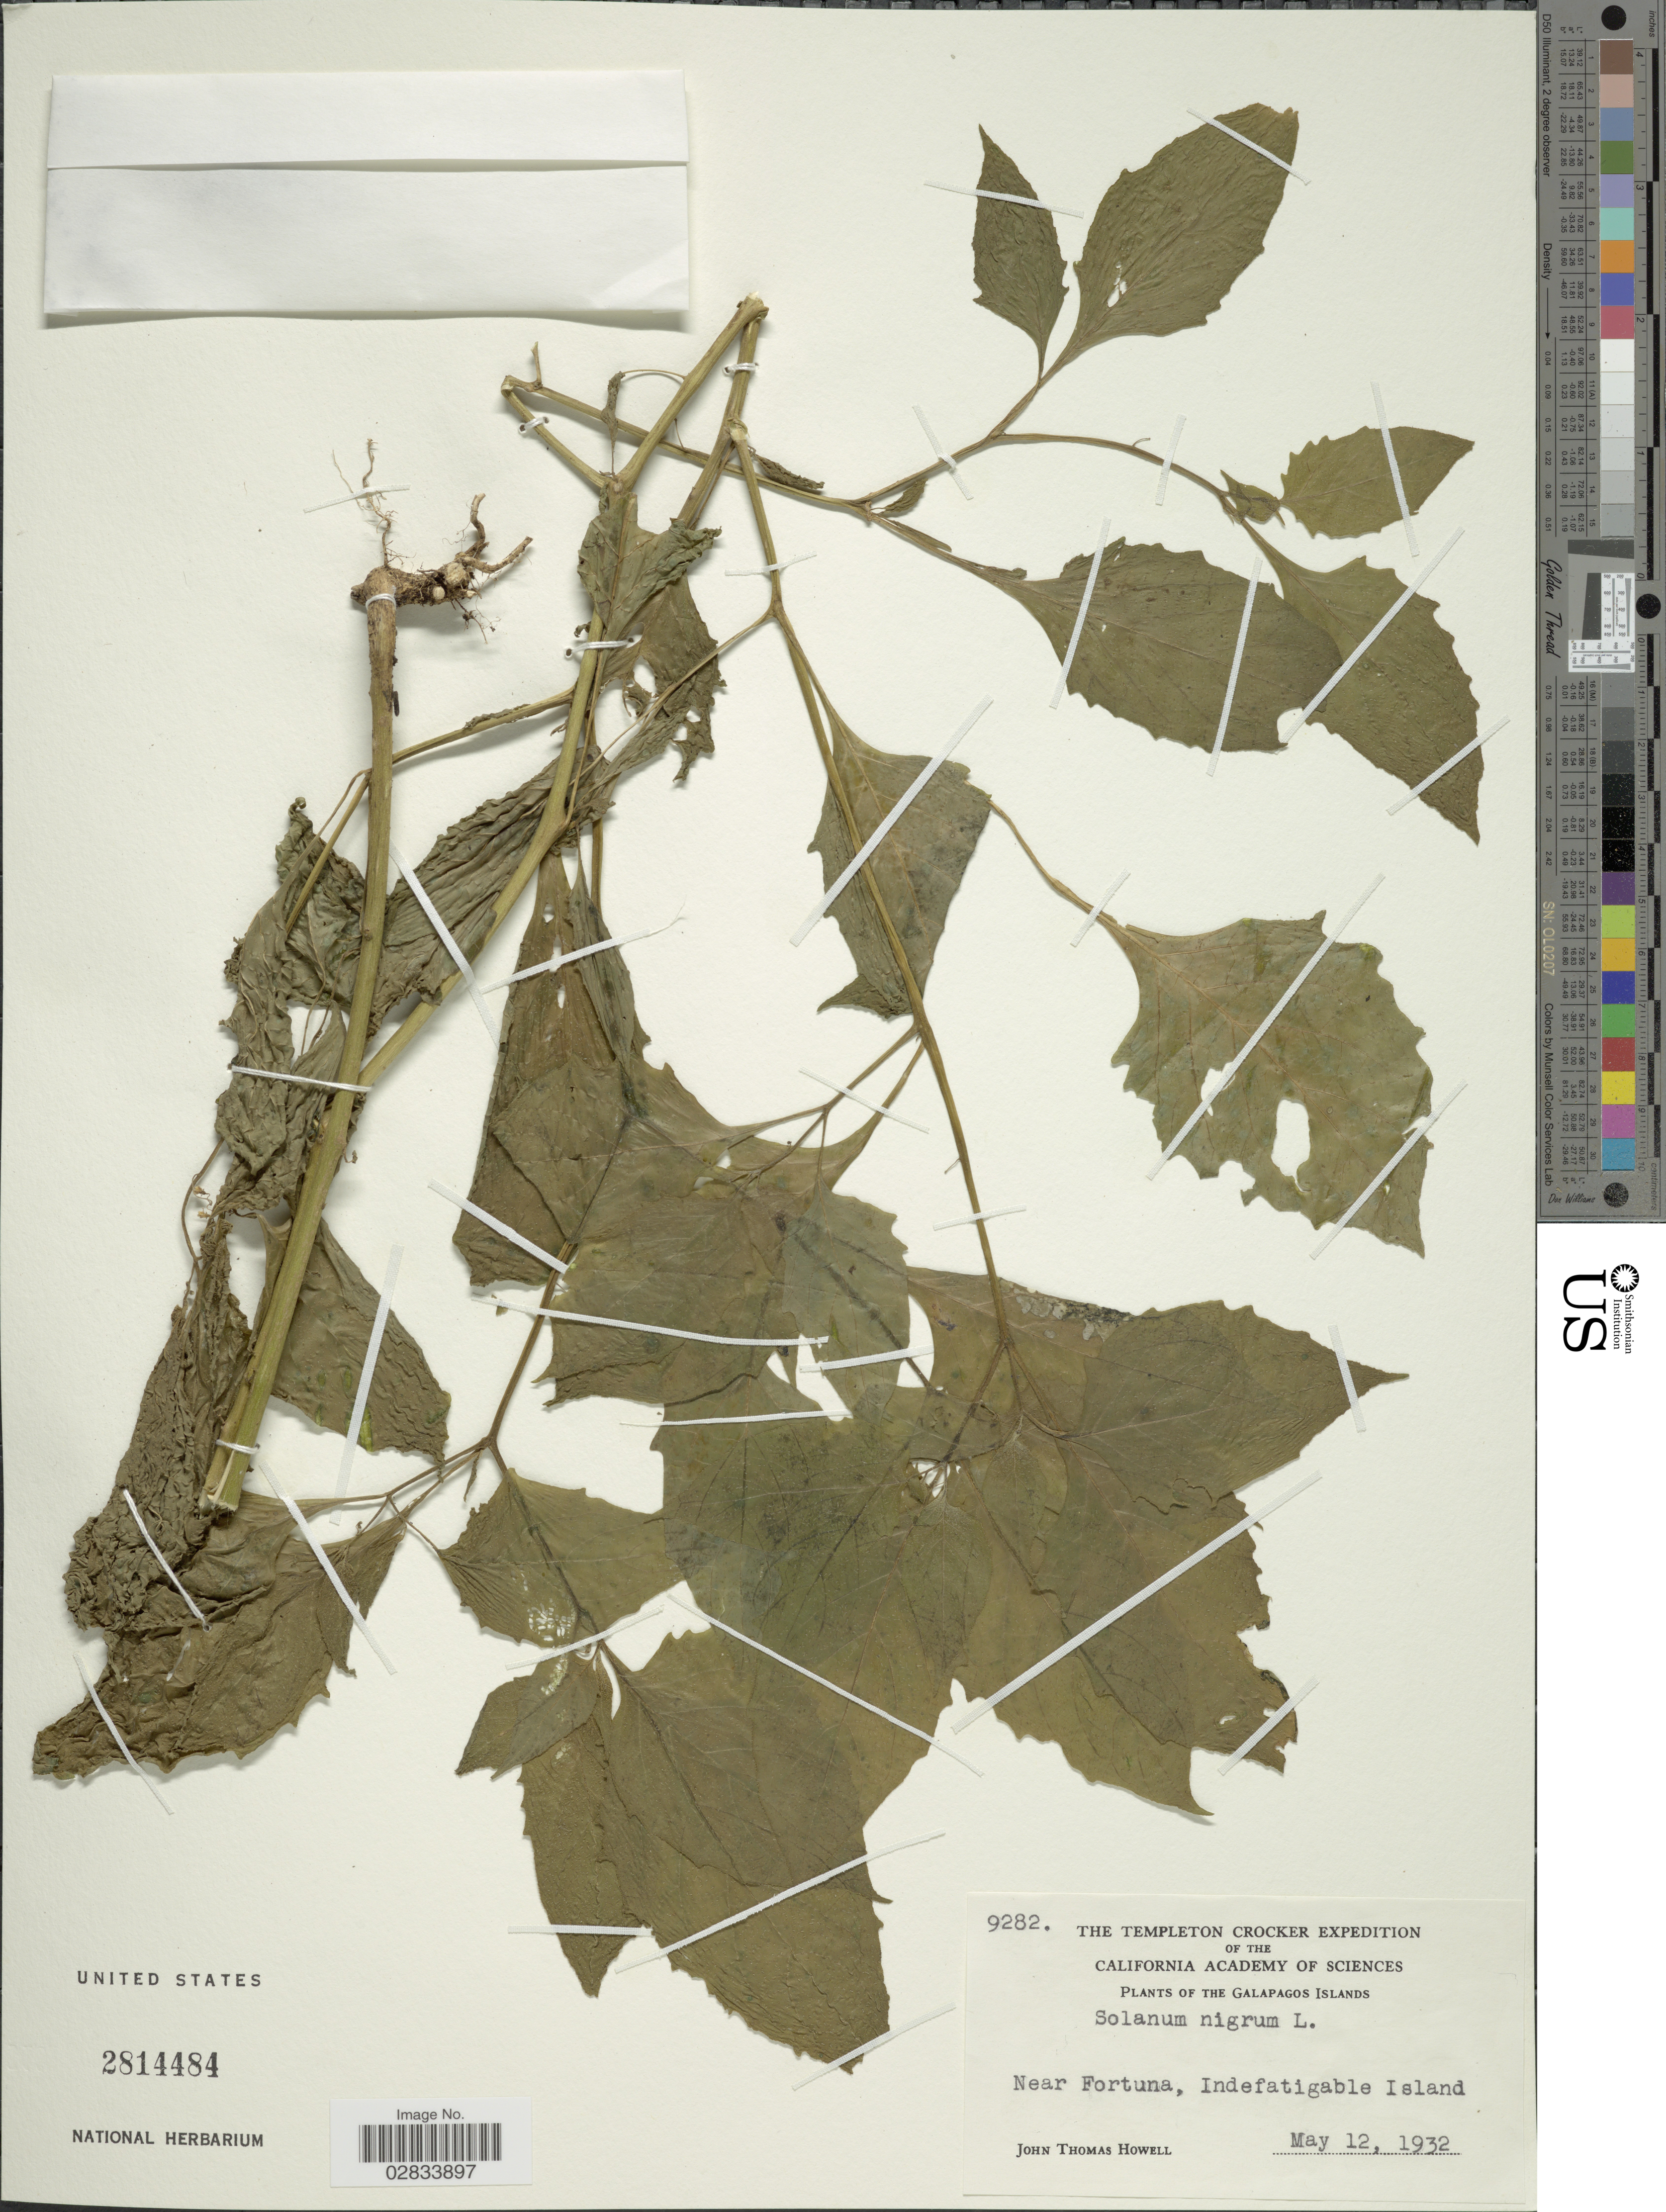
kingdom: Plantae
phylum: Tracheophyta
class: Magnoliopsida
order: Solanales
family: Solanaceae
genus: Solanum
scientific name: Solanum nigrum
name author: L.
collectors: J. T. Howell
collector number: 9282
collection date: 1932-05-12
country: Ecuador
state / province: Colón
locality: The Galapagos Islands, Near Fortuna, Indefatigable Island.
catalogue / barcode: US 2814484